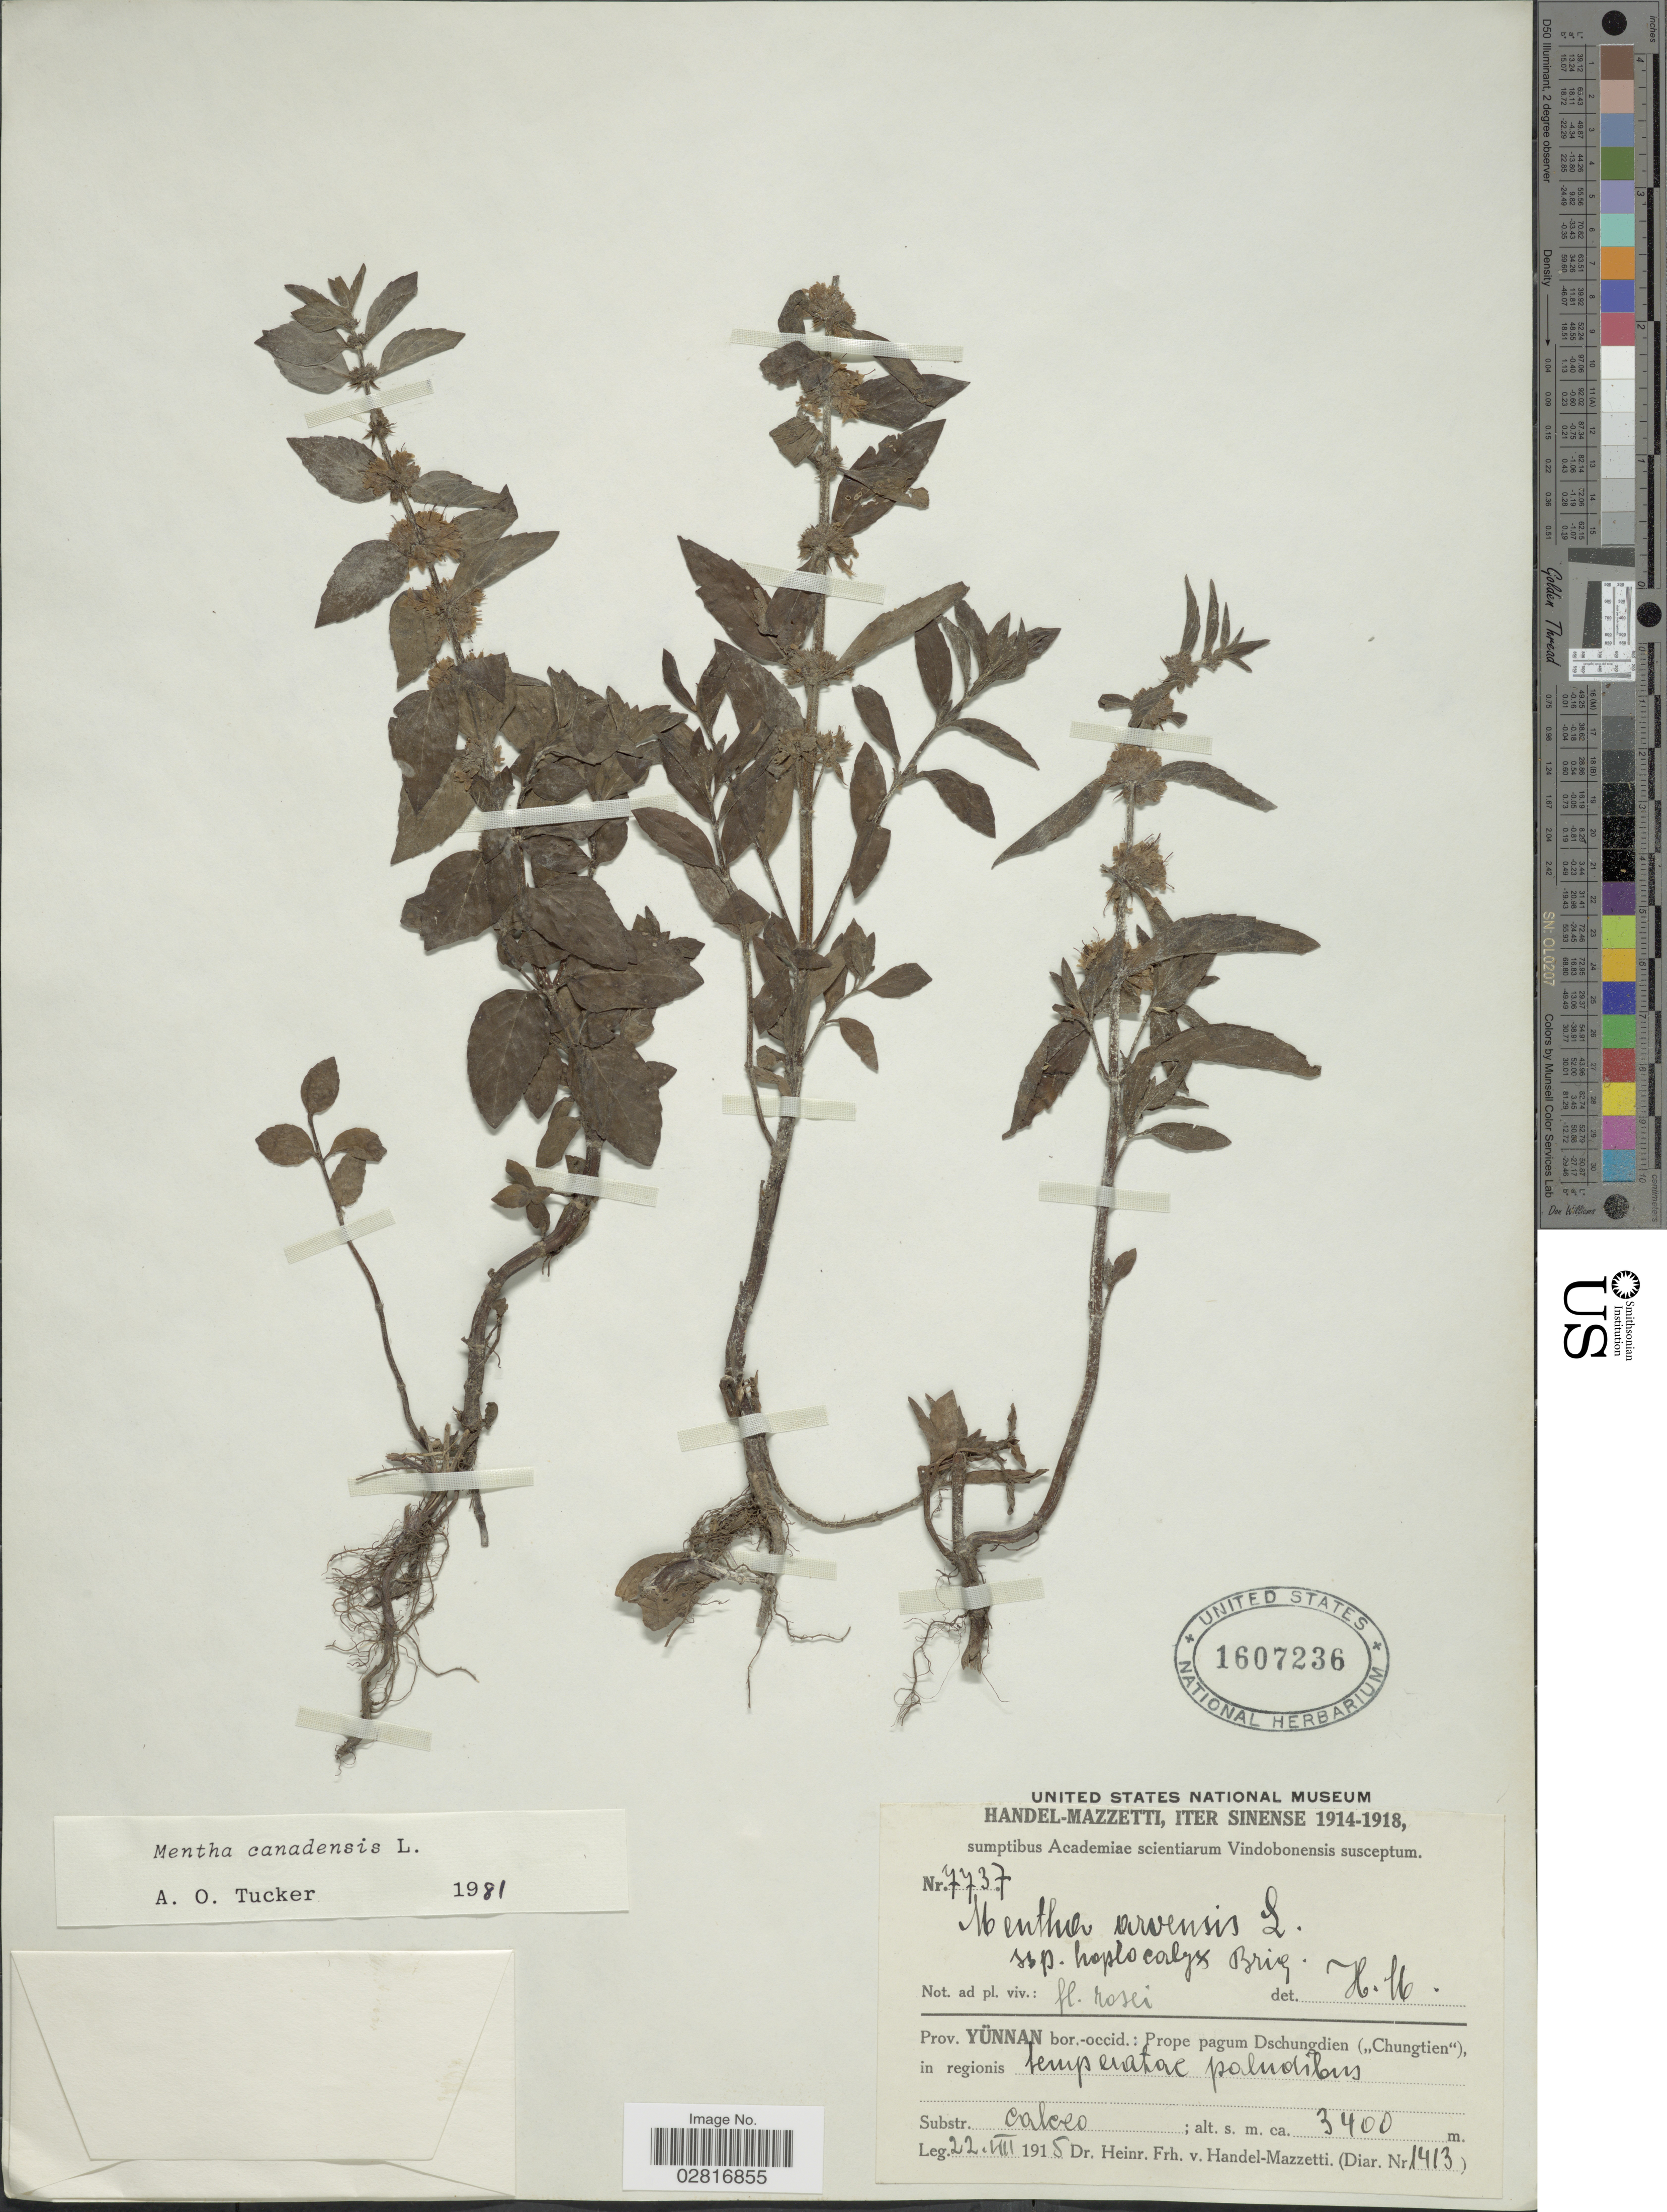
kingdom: Plantae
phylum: Tracheophyta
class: Magnoliopsida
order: Lamiales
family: Lamiaceae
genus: Mentha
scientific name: Mentha canadensis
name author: L.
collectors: H. Handel-Mazzetti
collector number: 1413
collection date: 1915-08-22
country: China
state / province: Yunnan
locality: Prov. Yünnan bor.-occid.: Prope pagum Dschungdien ("Chungtien"), in regionis temperatae palundibus. Substr. calceo.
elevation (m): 3400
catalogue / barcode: US 1607236